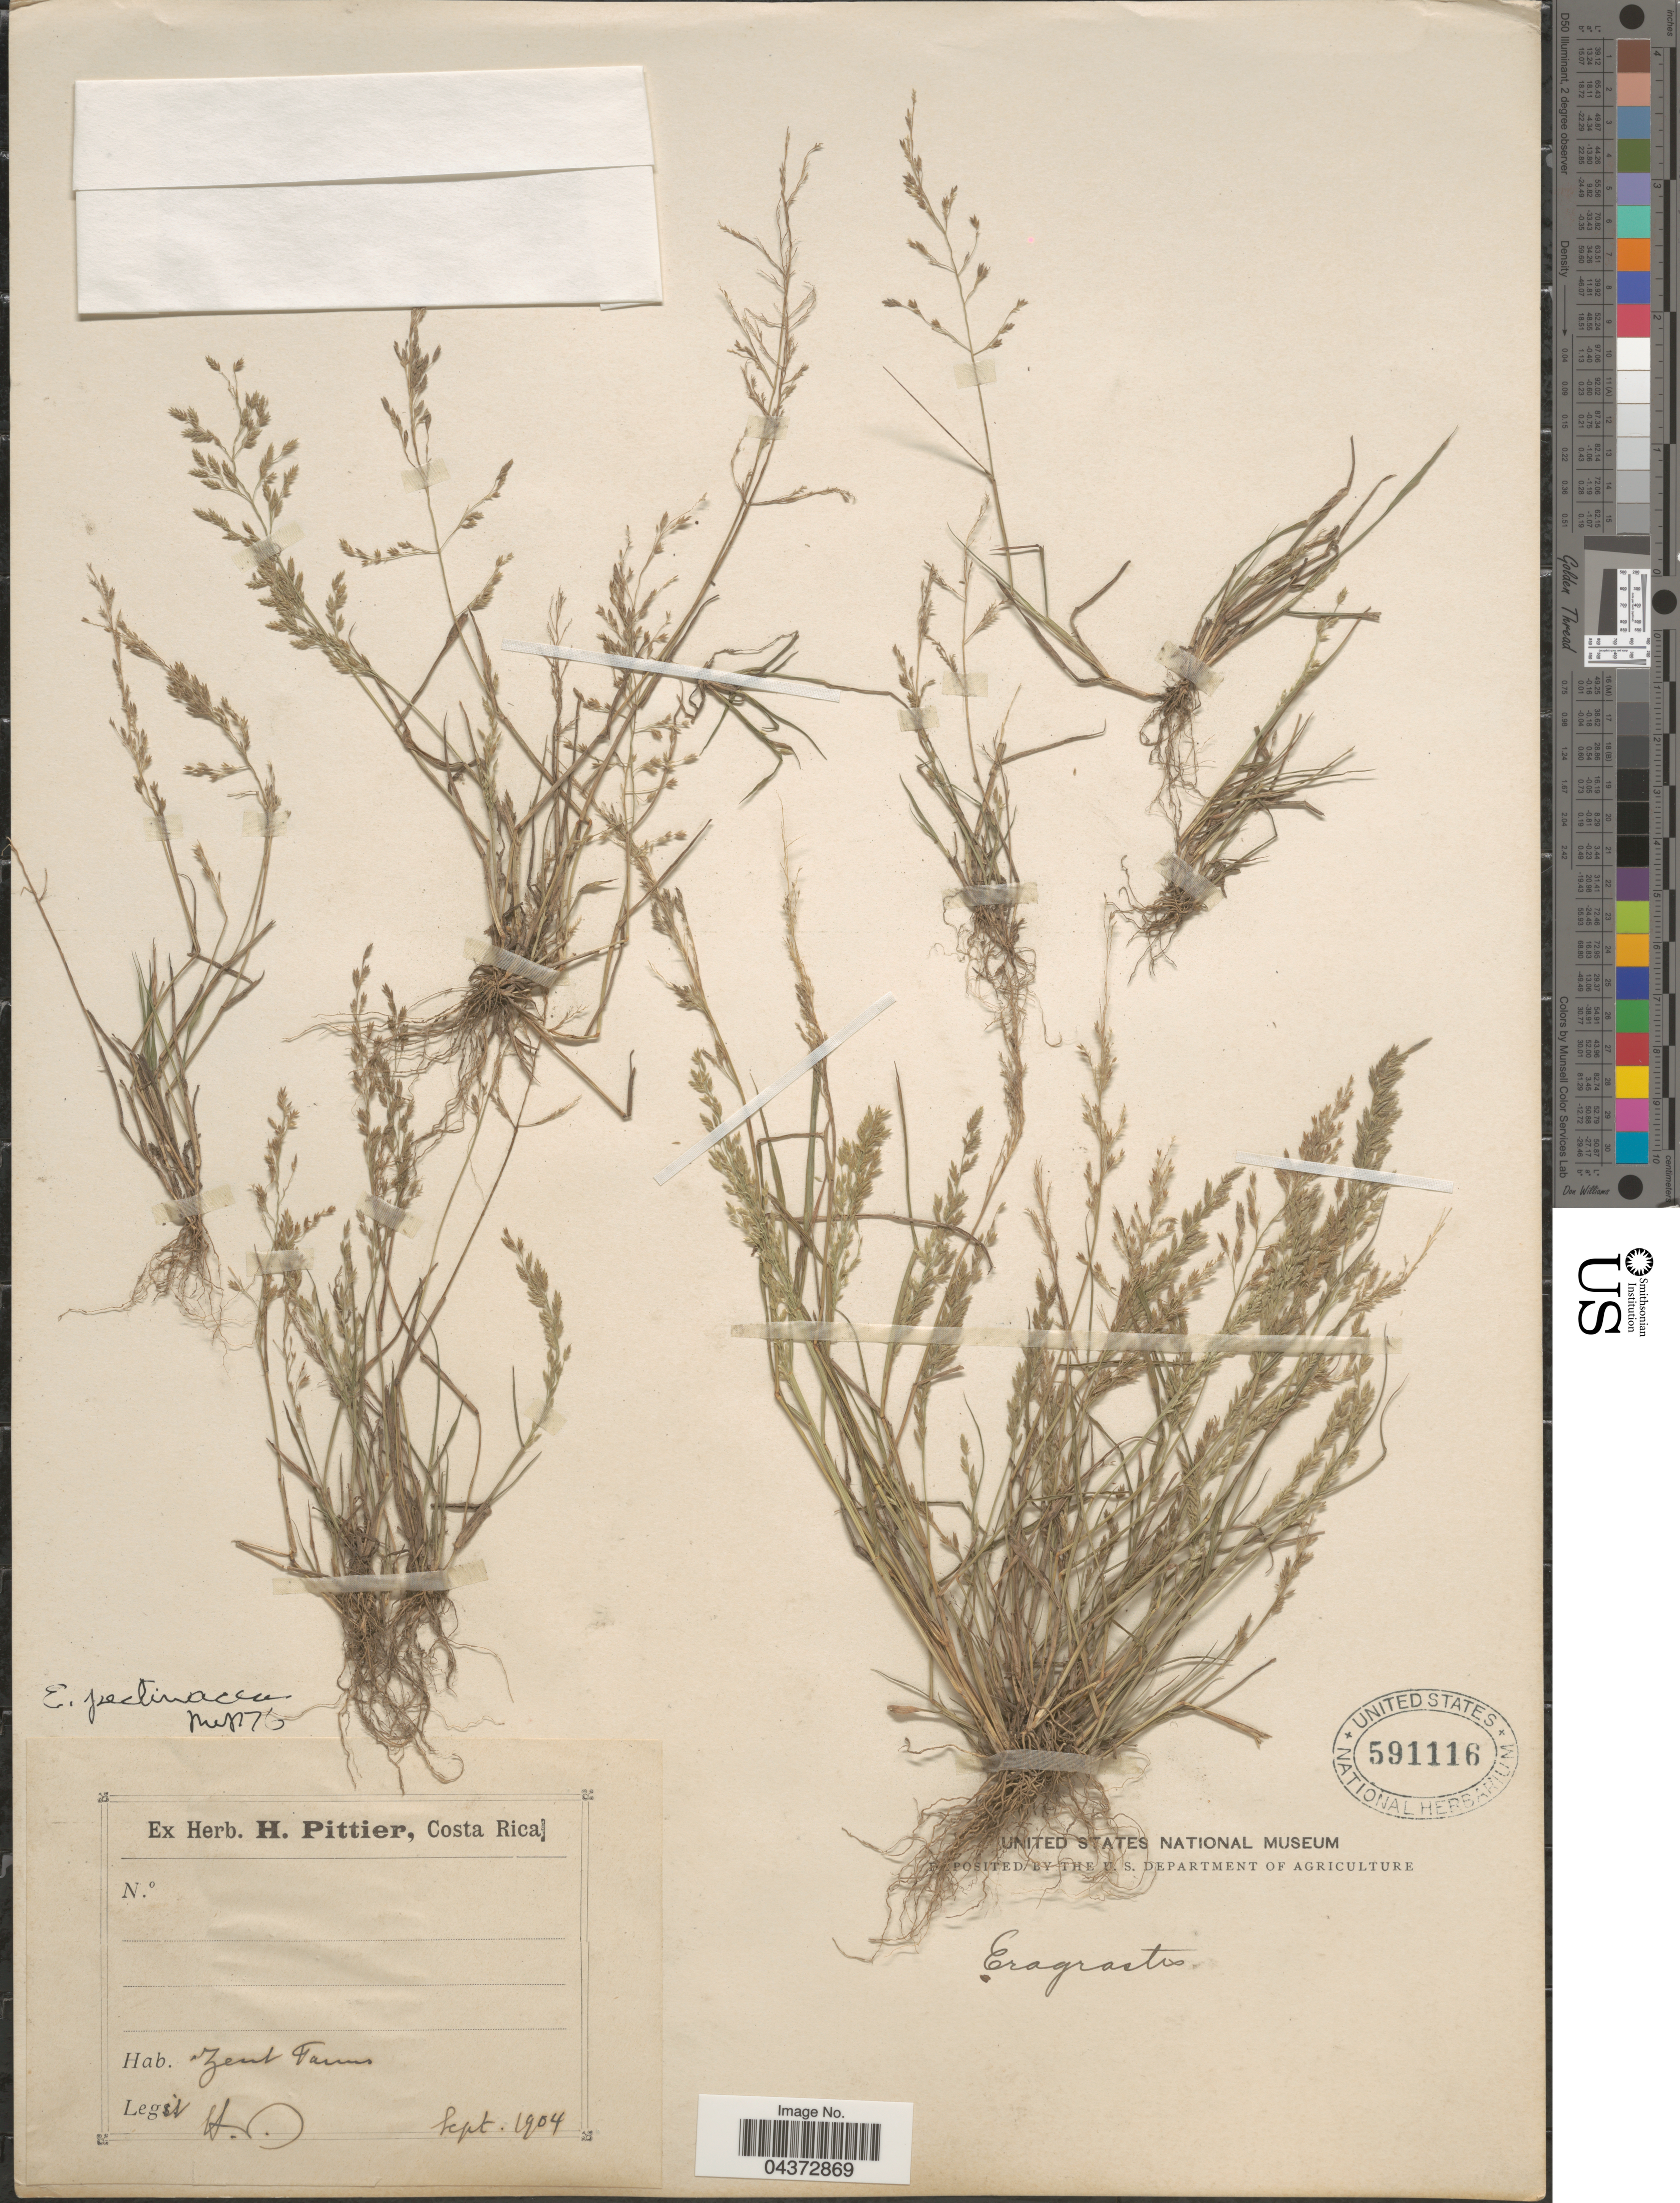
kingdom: Plantae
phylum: Tracheophyta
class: Liliopsida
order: Poales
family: Poaceae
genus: Eragrostis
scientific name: Eragrostis pectinacea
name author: (Michx.) Nees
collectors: H. F. Pittier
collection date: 1904-09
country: Guatemala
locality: Zent Farms.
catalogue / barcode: US 591116